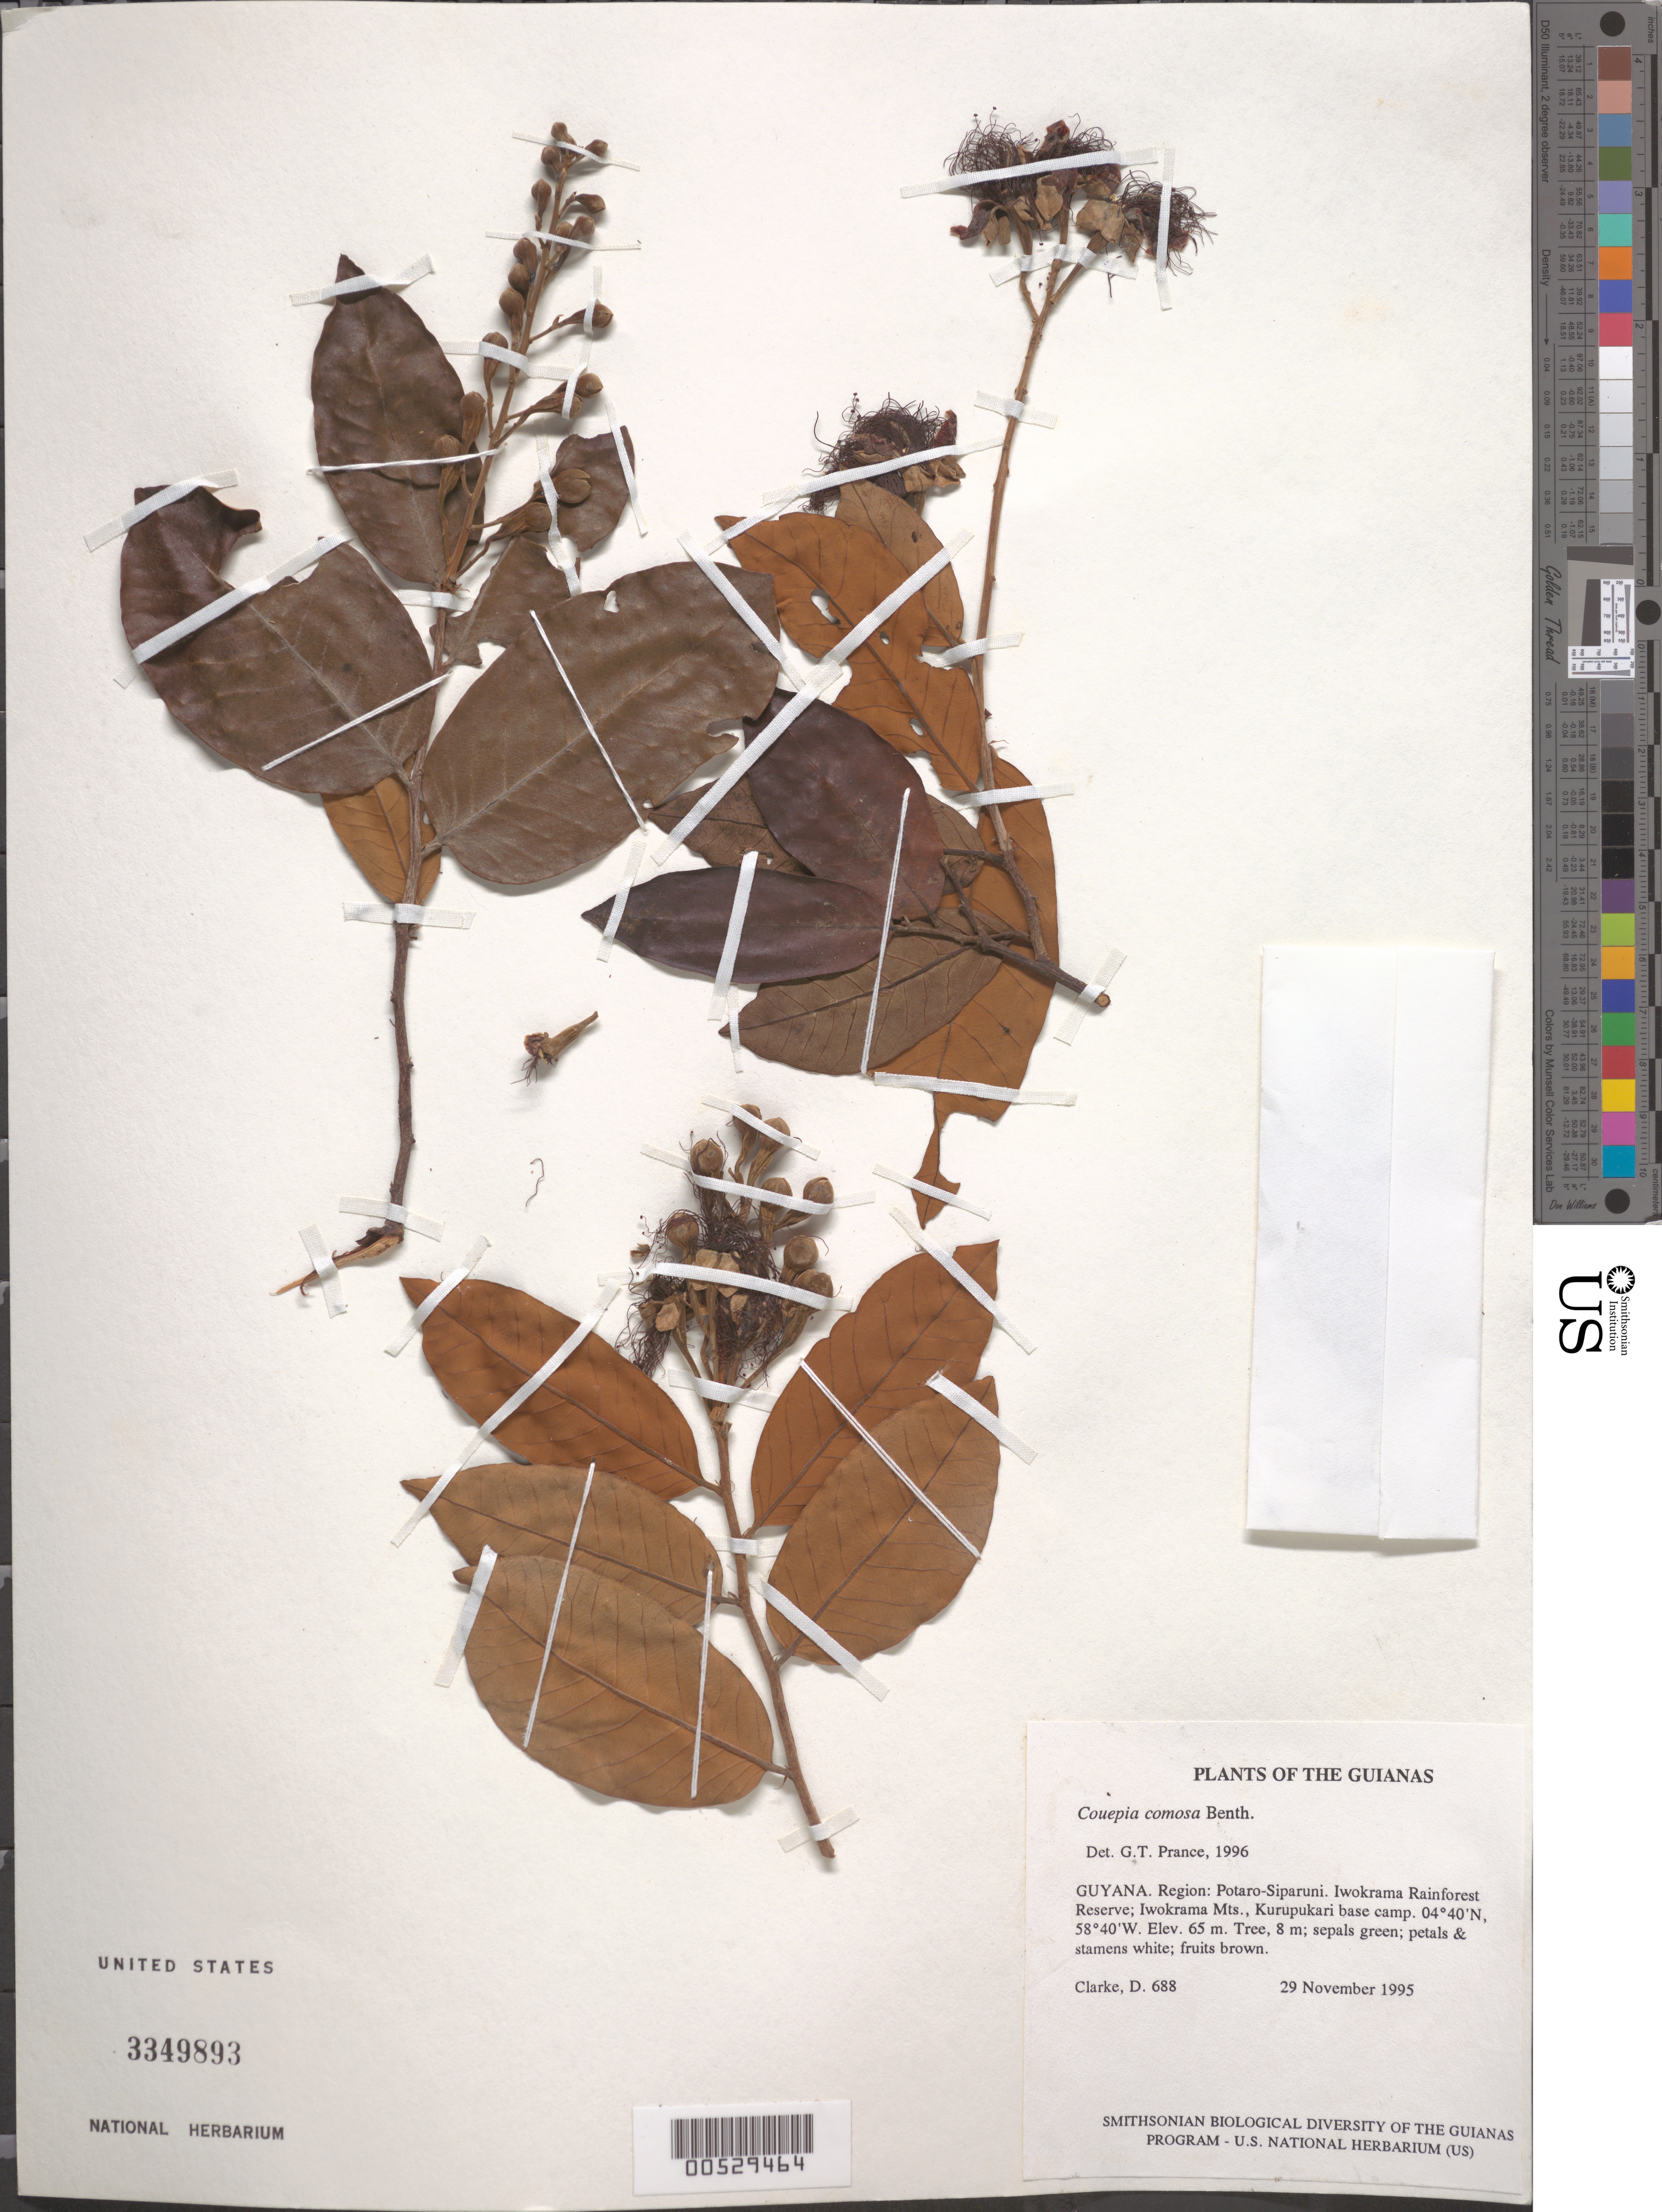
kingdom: Plantae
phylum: Tracheophyta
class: Magnoliopsida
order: Malpighiales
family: Chrysobalanaceae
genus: Couepia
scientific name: Couepia comosa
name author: Benth.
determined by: Prance, G. T.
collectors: H. D. Clarke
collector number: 688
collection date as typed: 29 November 1995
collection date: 1995-11-29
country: Guyana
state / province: Potaro-Siparuni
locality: Iwokrama Rainforest Reserve; Iwokrama Mts., Kurupukari base camp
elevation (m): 65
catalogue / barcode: US 3349893